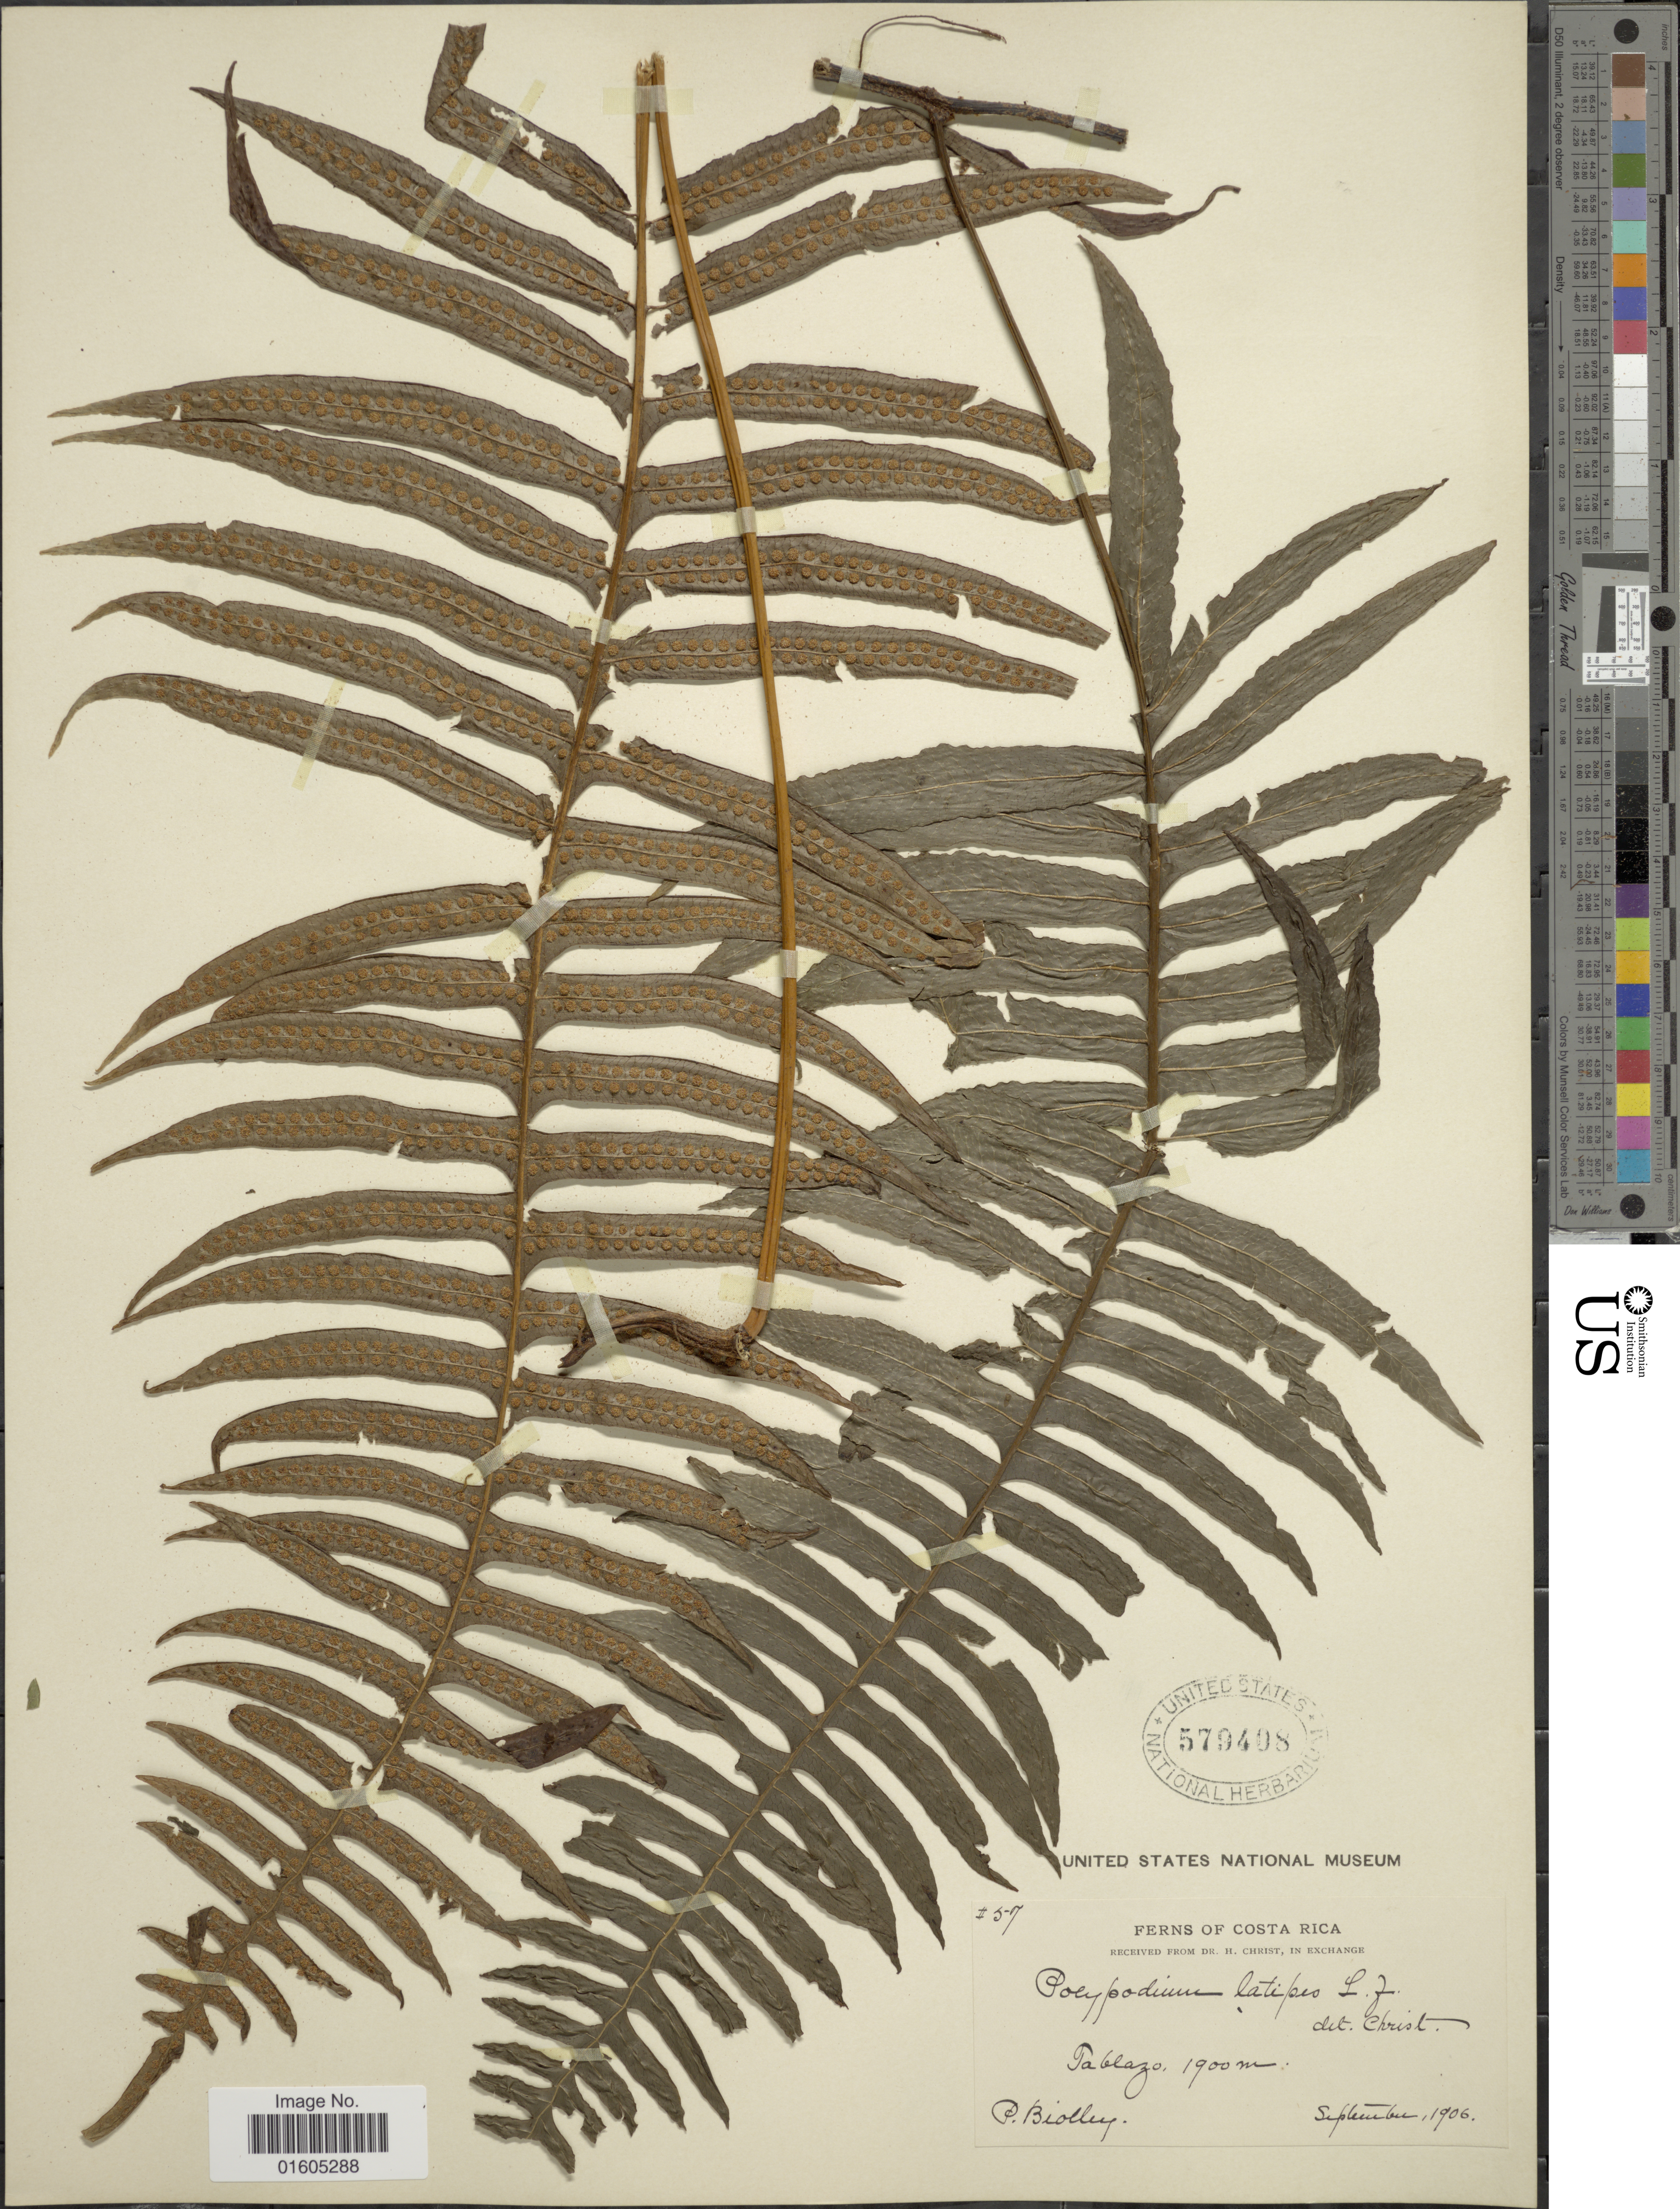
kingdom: Plantae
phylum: Tracheophyta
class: Polypodiopsida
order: Polypodiales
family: Polypodiaceae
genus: Serpocaulon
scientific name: Serpocaulon loriceum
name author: (L.) A.R. Sm.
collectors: P. Biolley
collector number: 57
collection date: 1906-09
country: Costa Rica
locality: Tablazo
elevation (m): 1900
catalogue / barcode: US 579408